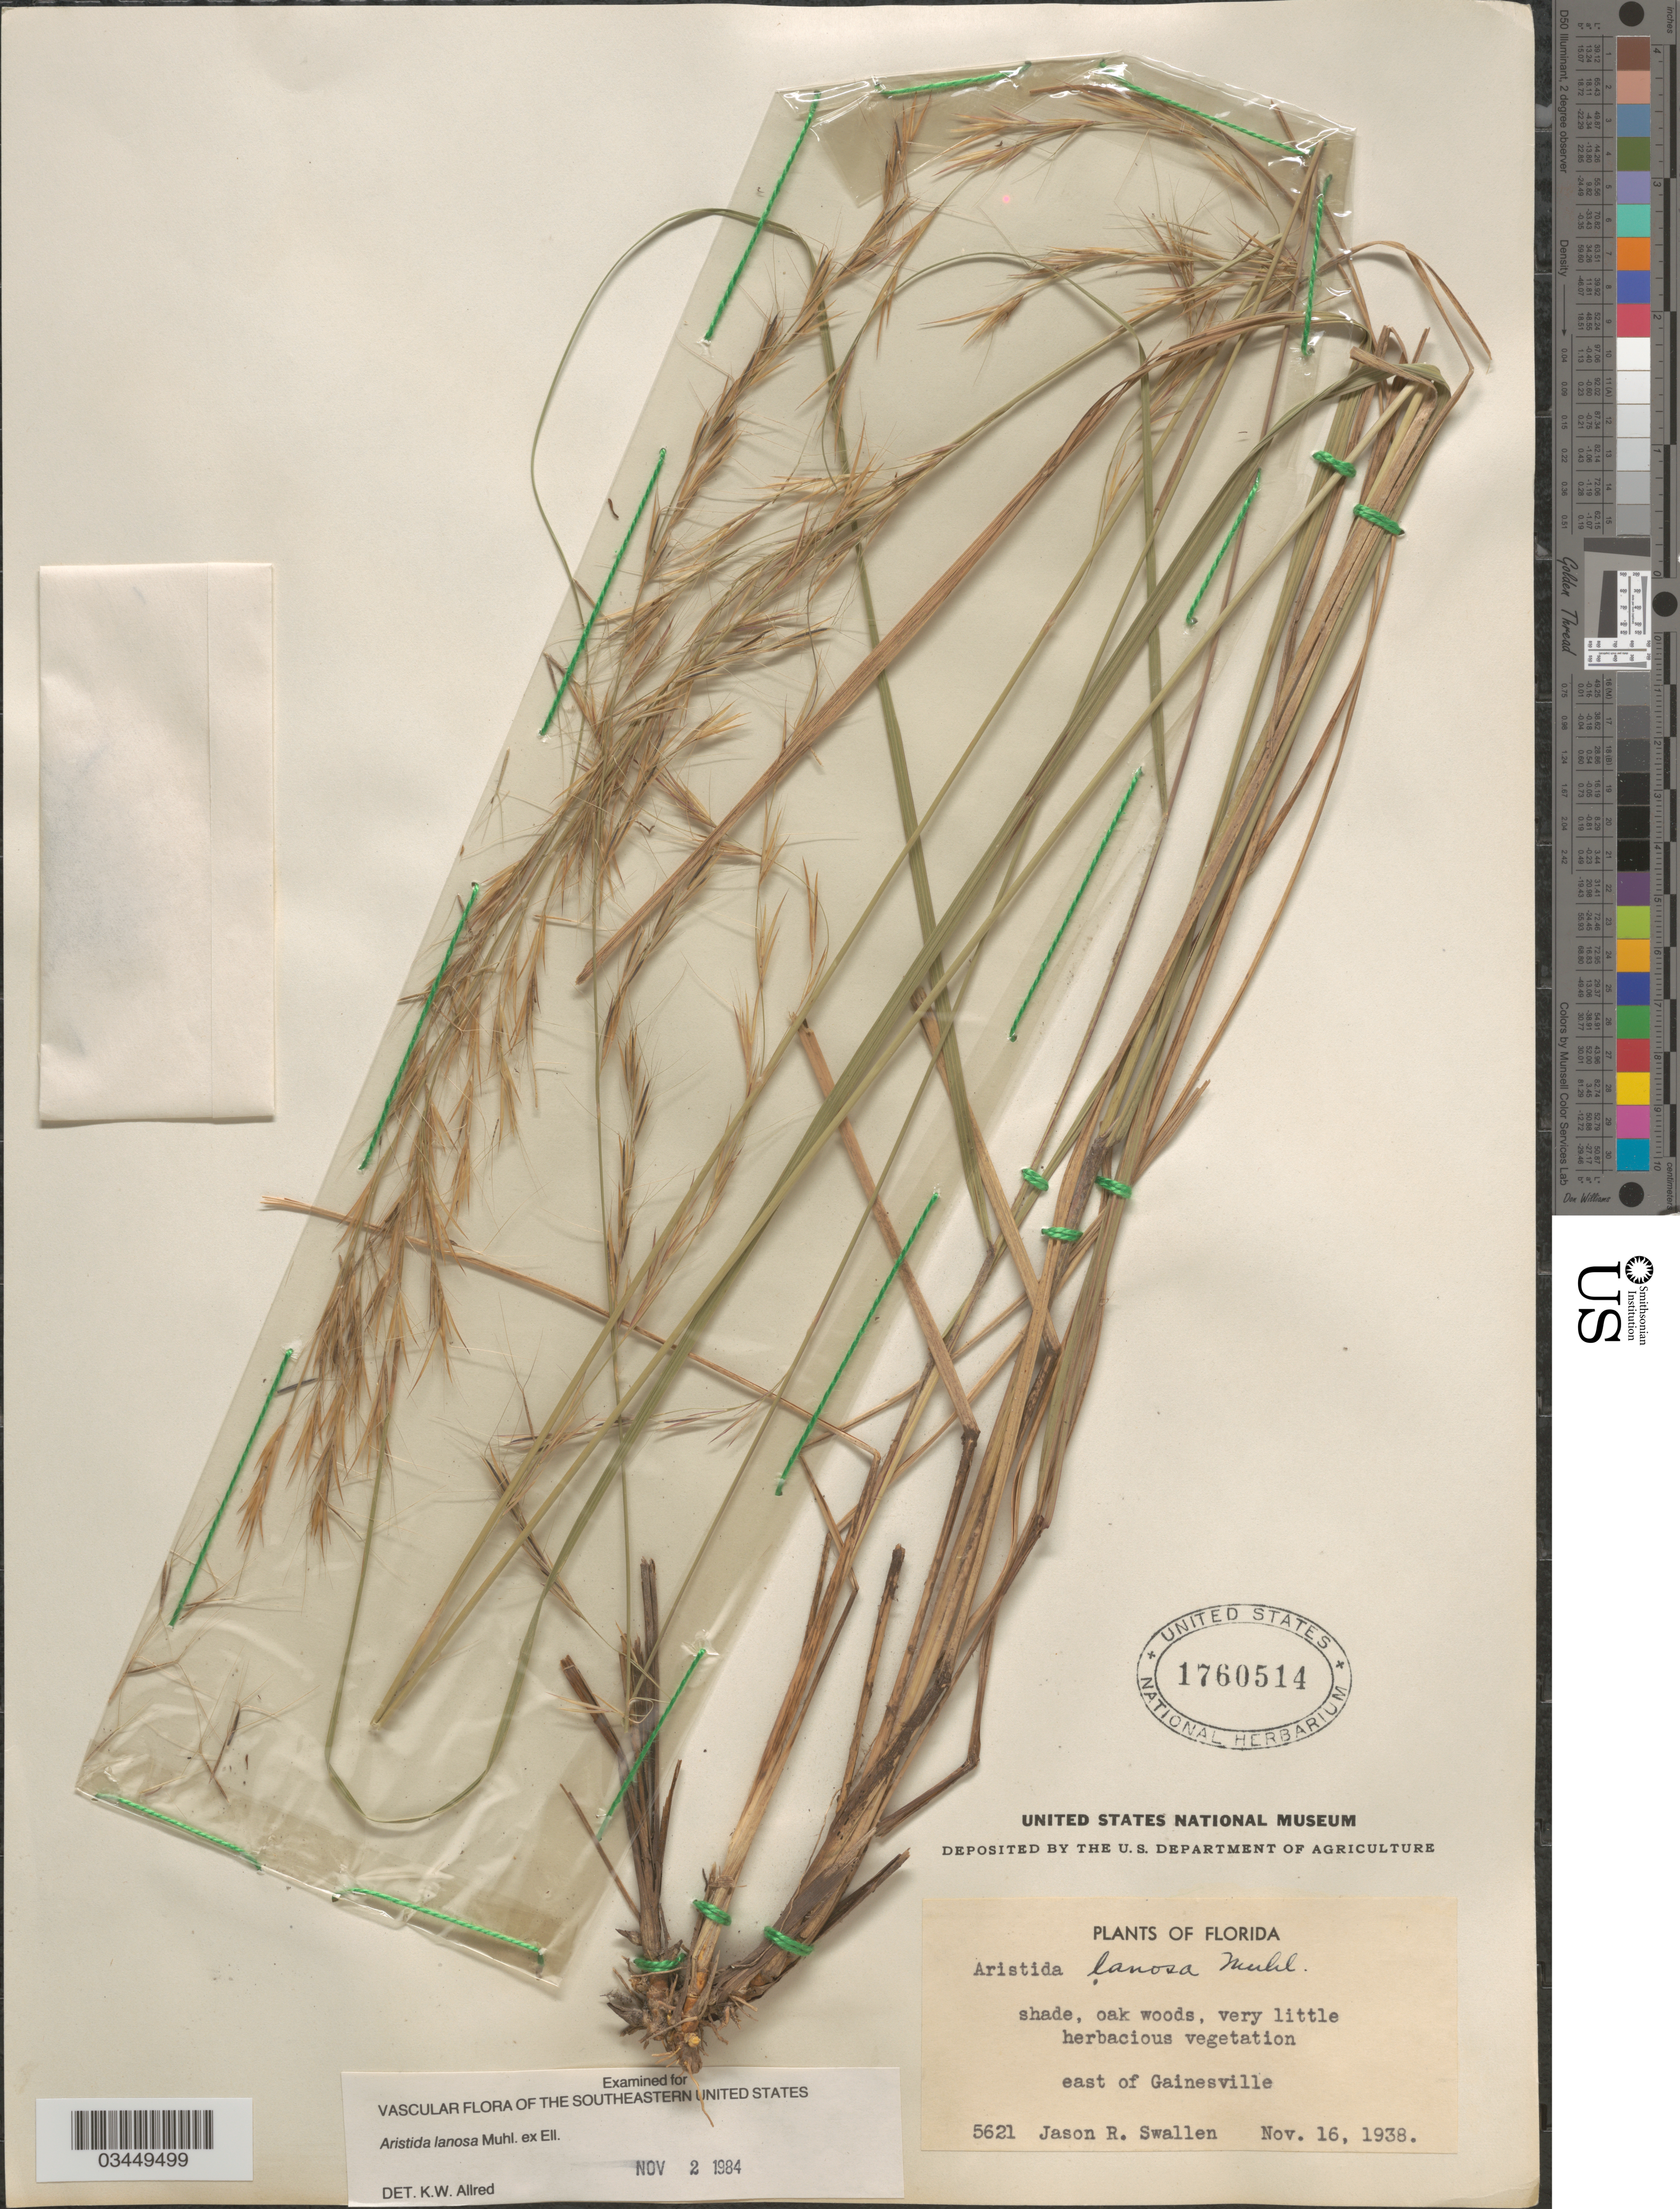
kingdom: Plantae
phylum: Tracheophyta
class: Liliopsida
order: Poales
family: Poaceae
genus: Aristida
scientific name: Aristida lanosa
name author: Muhl.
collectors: J. R. Swallen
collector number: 5621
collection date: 1938-11-16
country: United States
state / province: Florida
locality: East of Gainesville.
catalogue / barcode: US 1760514